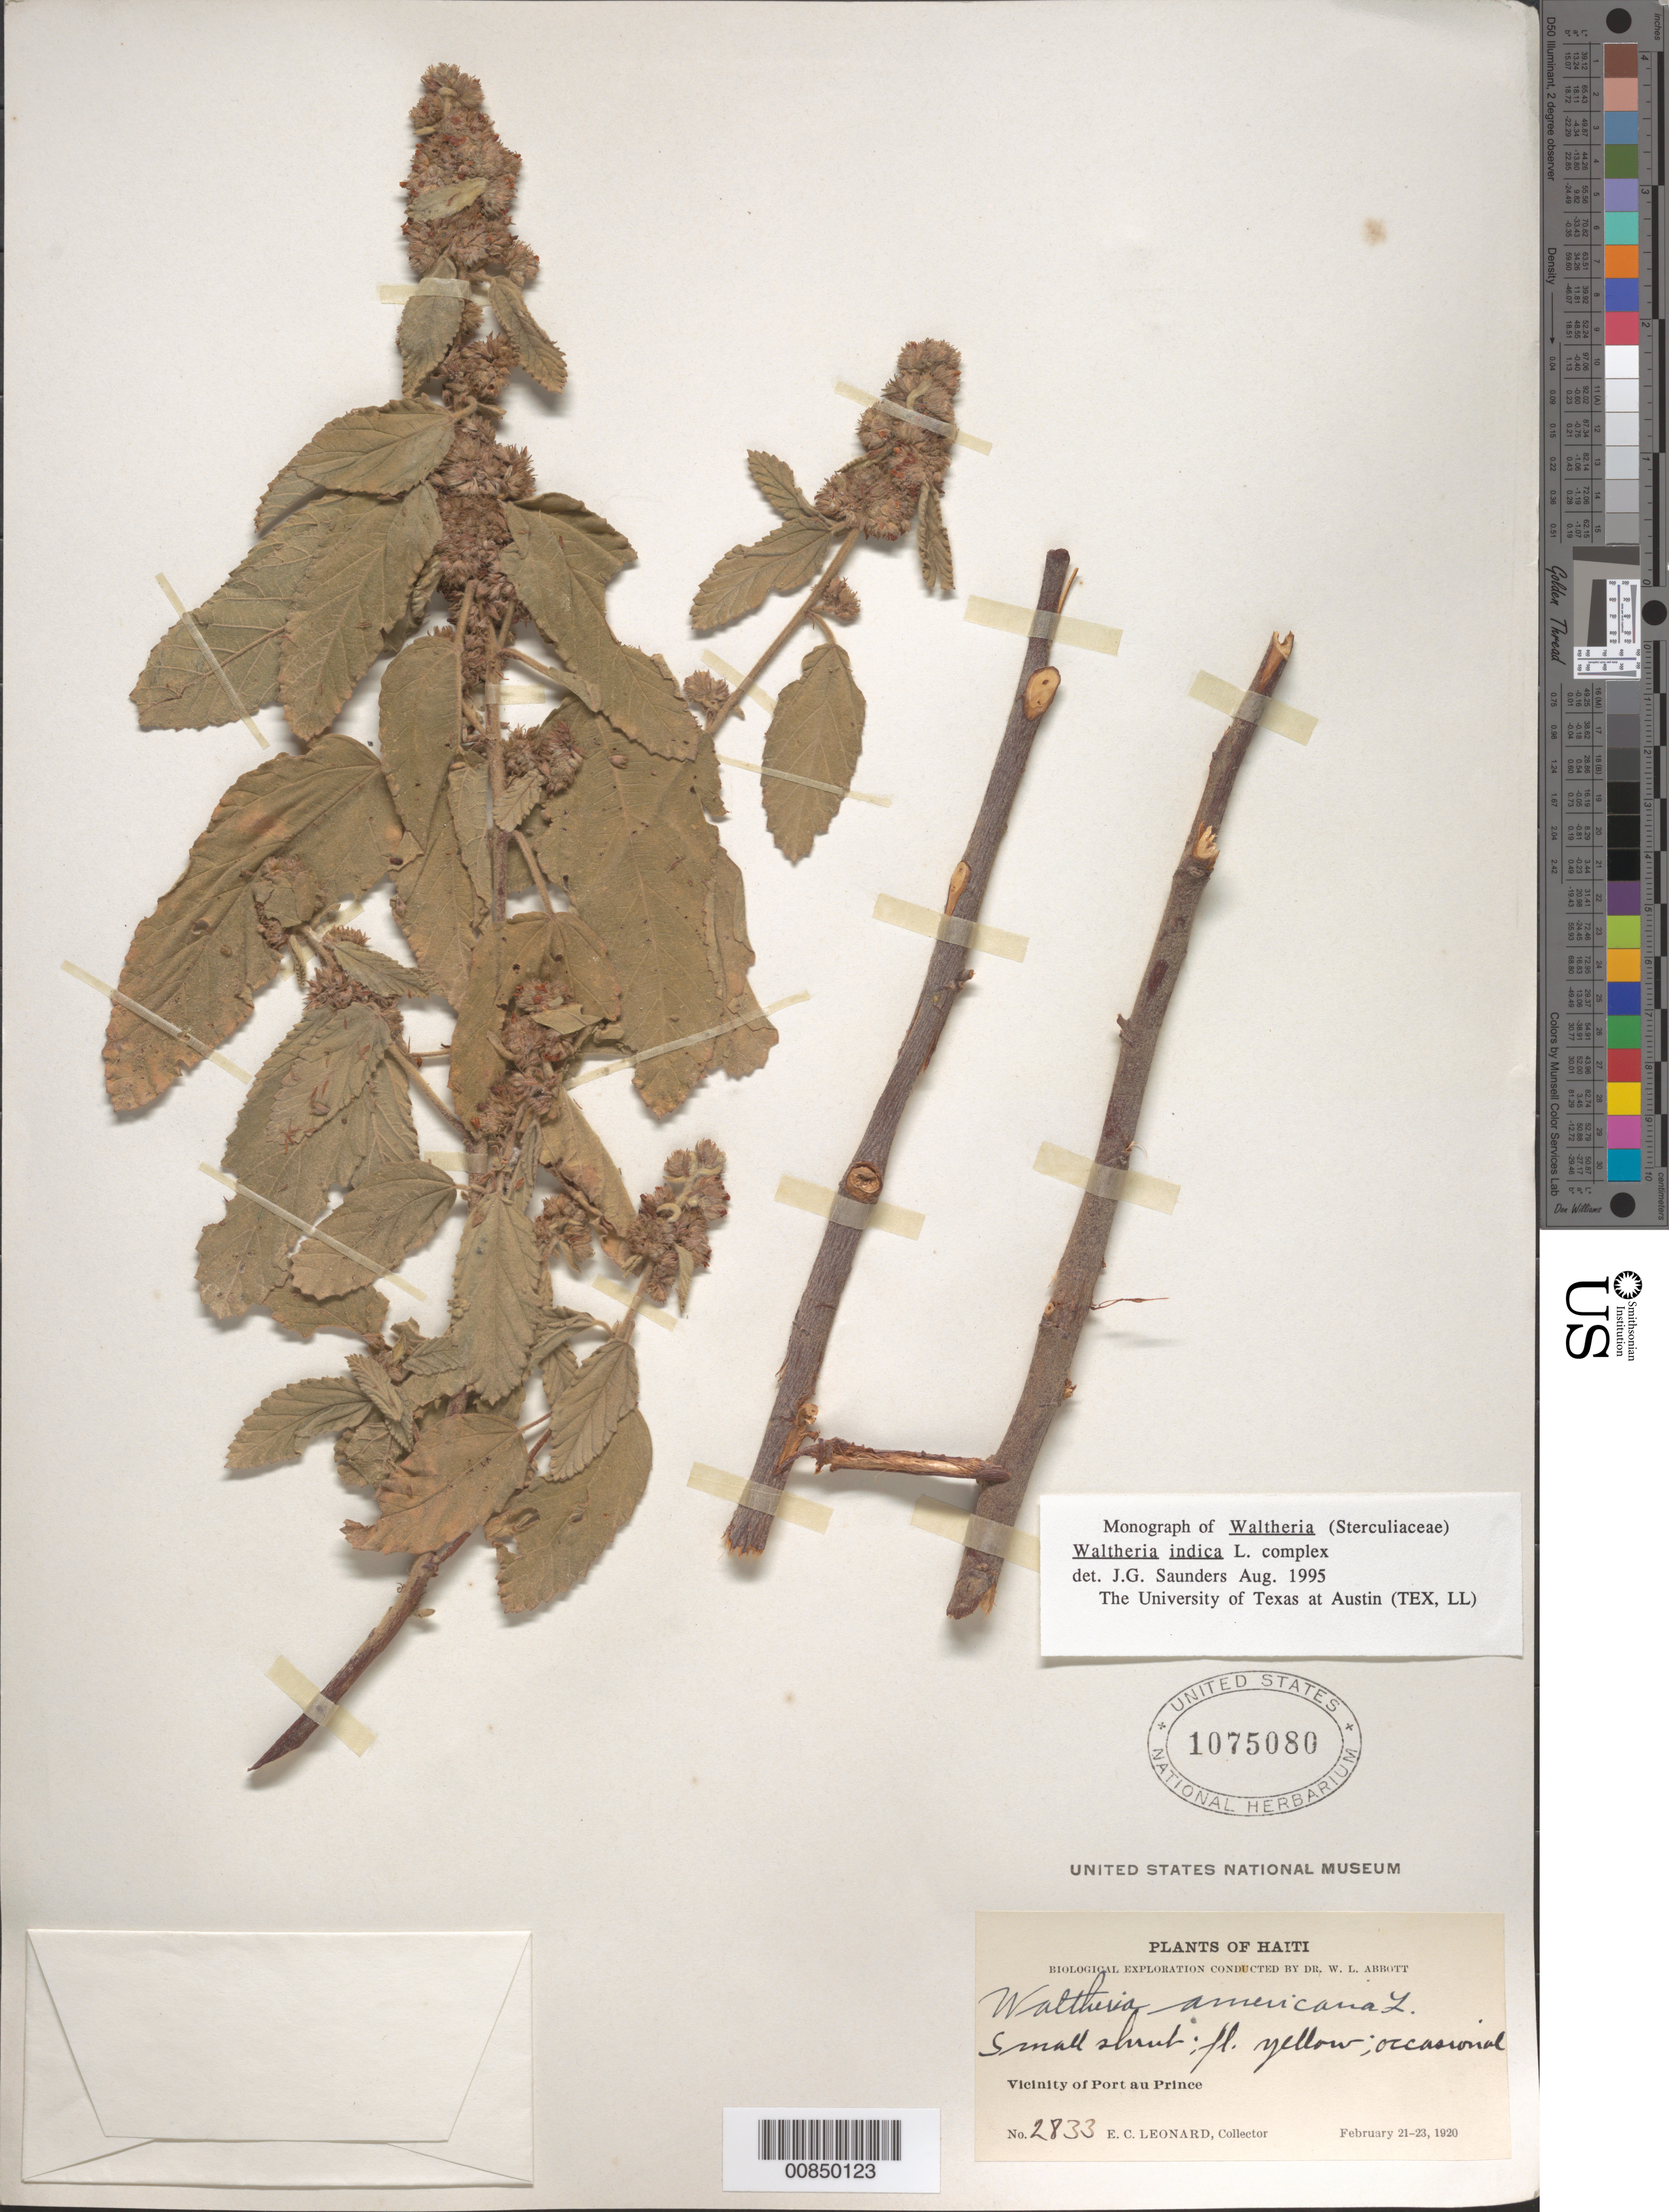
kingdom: Plantae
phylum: Tracheophyta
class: Magnoliopsida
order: Malvales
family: Malvaceae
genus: Waltheria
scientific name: Waltheria indica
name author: L.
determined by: Saunders, J. G.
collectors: E. C. Leonard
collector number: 2833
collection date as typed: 21 Feb 1920 to 23 Feb 1920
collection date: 1920-02-21/1920-02-23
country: Haiti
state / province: Ouest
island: Hispaniola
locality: Vicinity of Port au Prince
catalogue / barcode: US 1075080